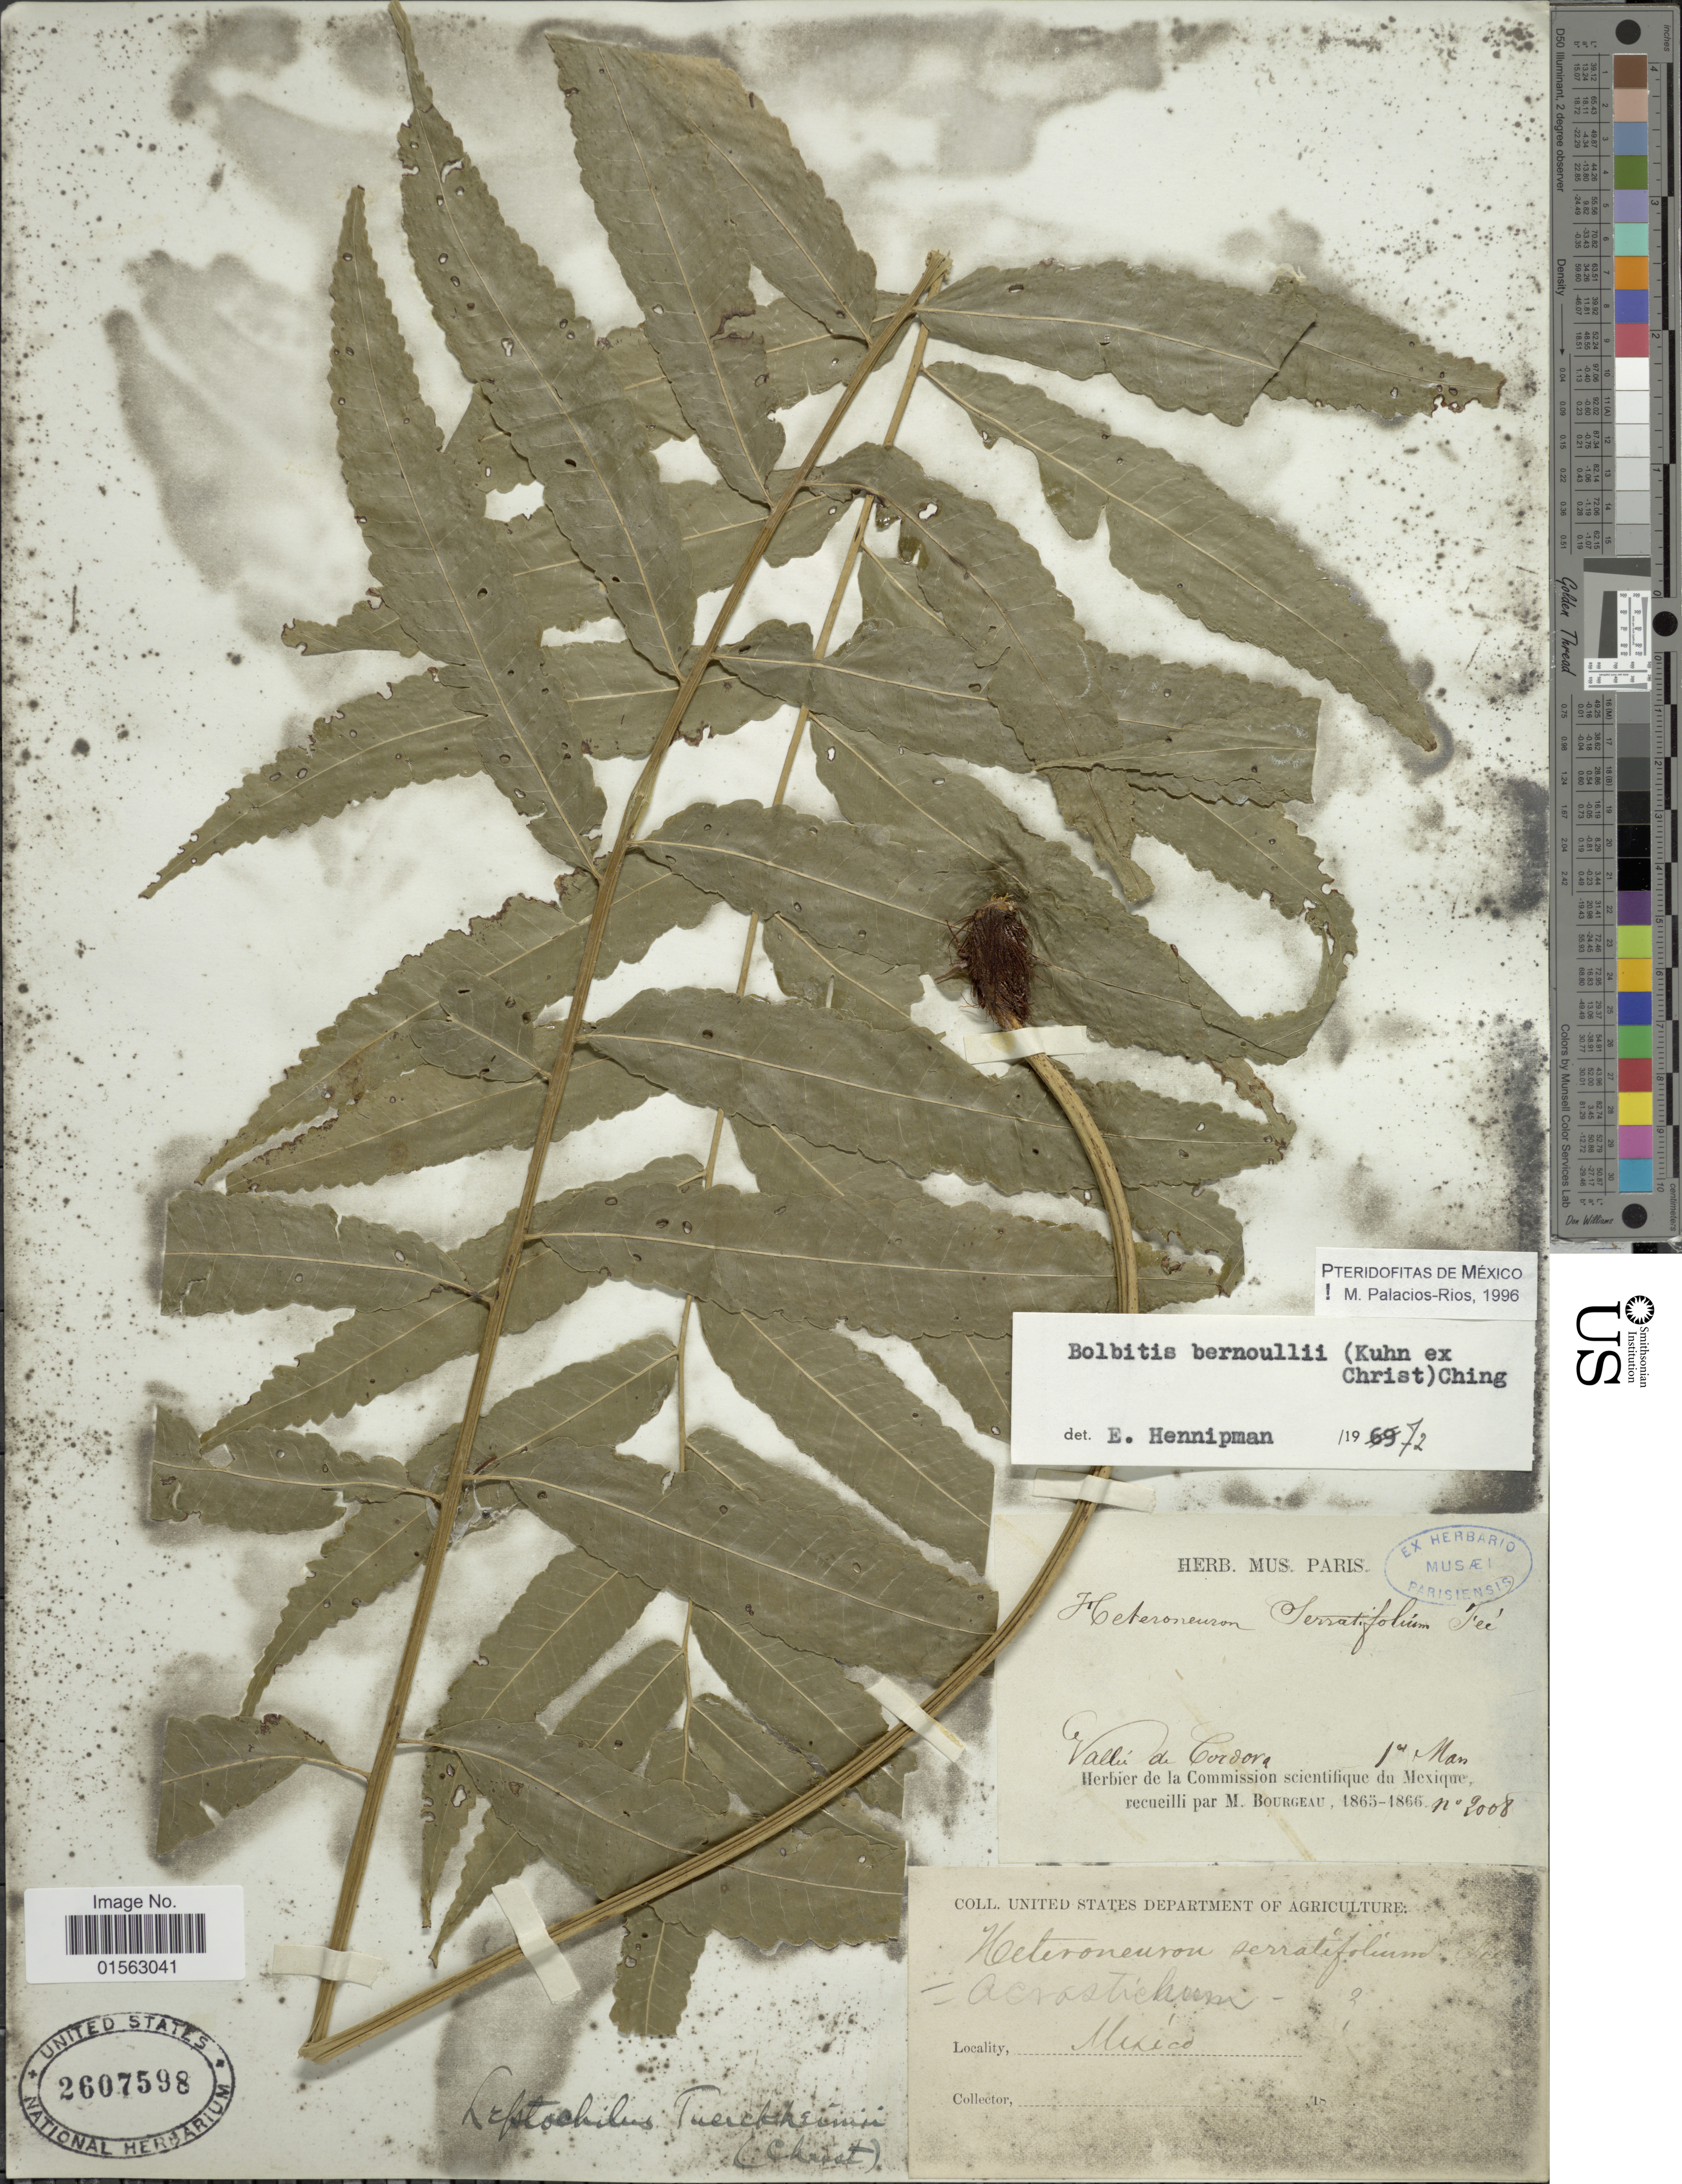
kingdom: Plantae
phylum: Tracheophyta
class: Polypodiopsida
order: Polypodiales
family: Dryopteridaceae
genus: Mickelia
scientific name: Mickelia bernoullii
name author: (Kuhn ex Christ) R.C. Moran et al.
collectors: M. Bourgeau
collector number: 2008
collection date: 1865/1866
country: Mexico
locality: Vallée de Cordova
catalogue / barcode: US 2607598